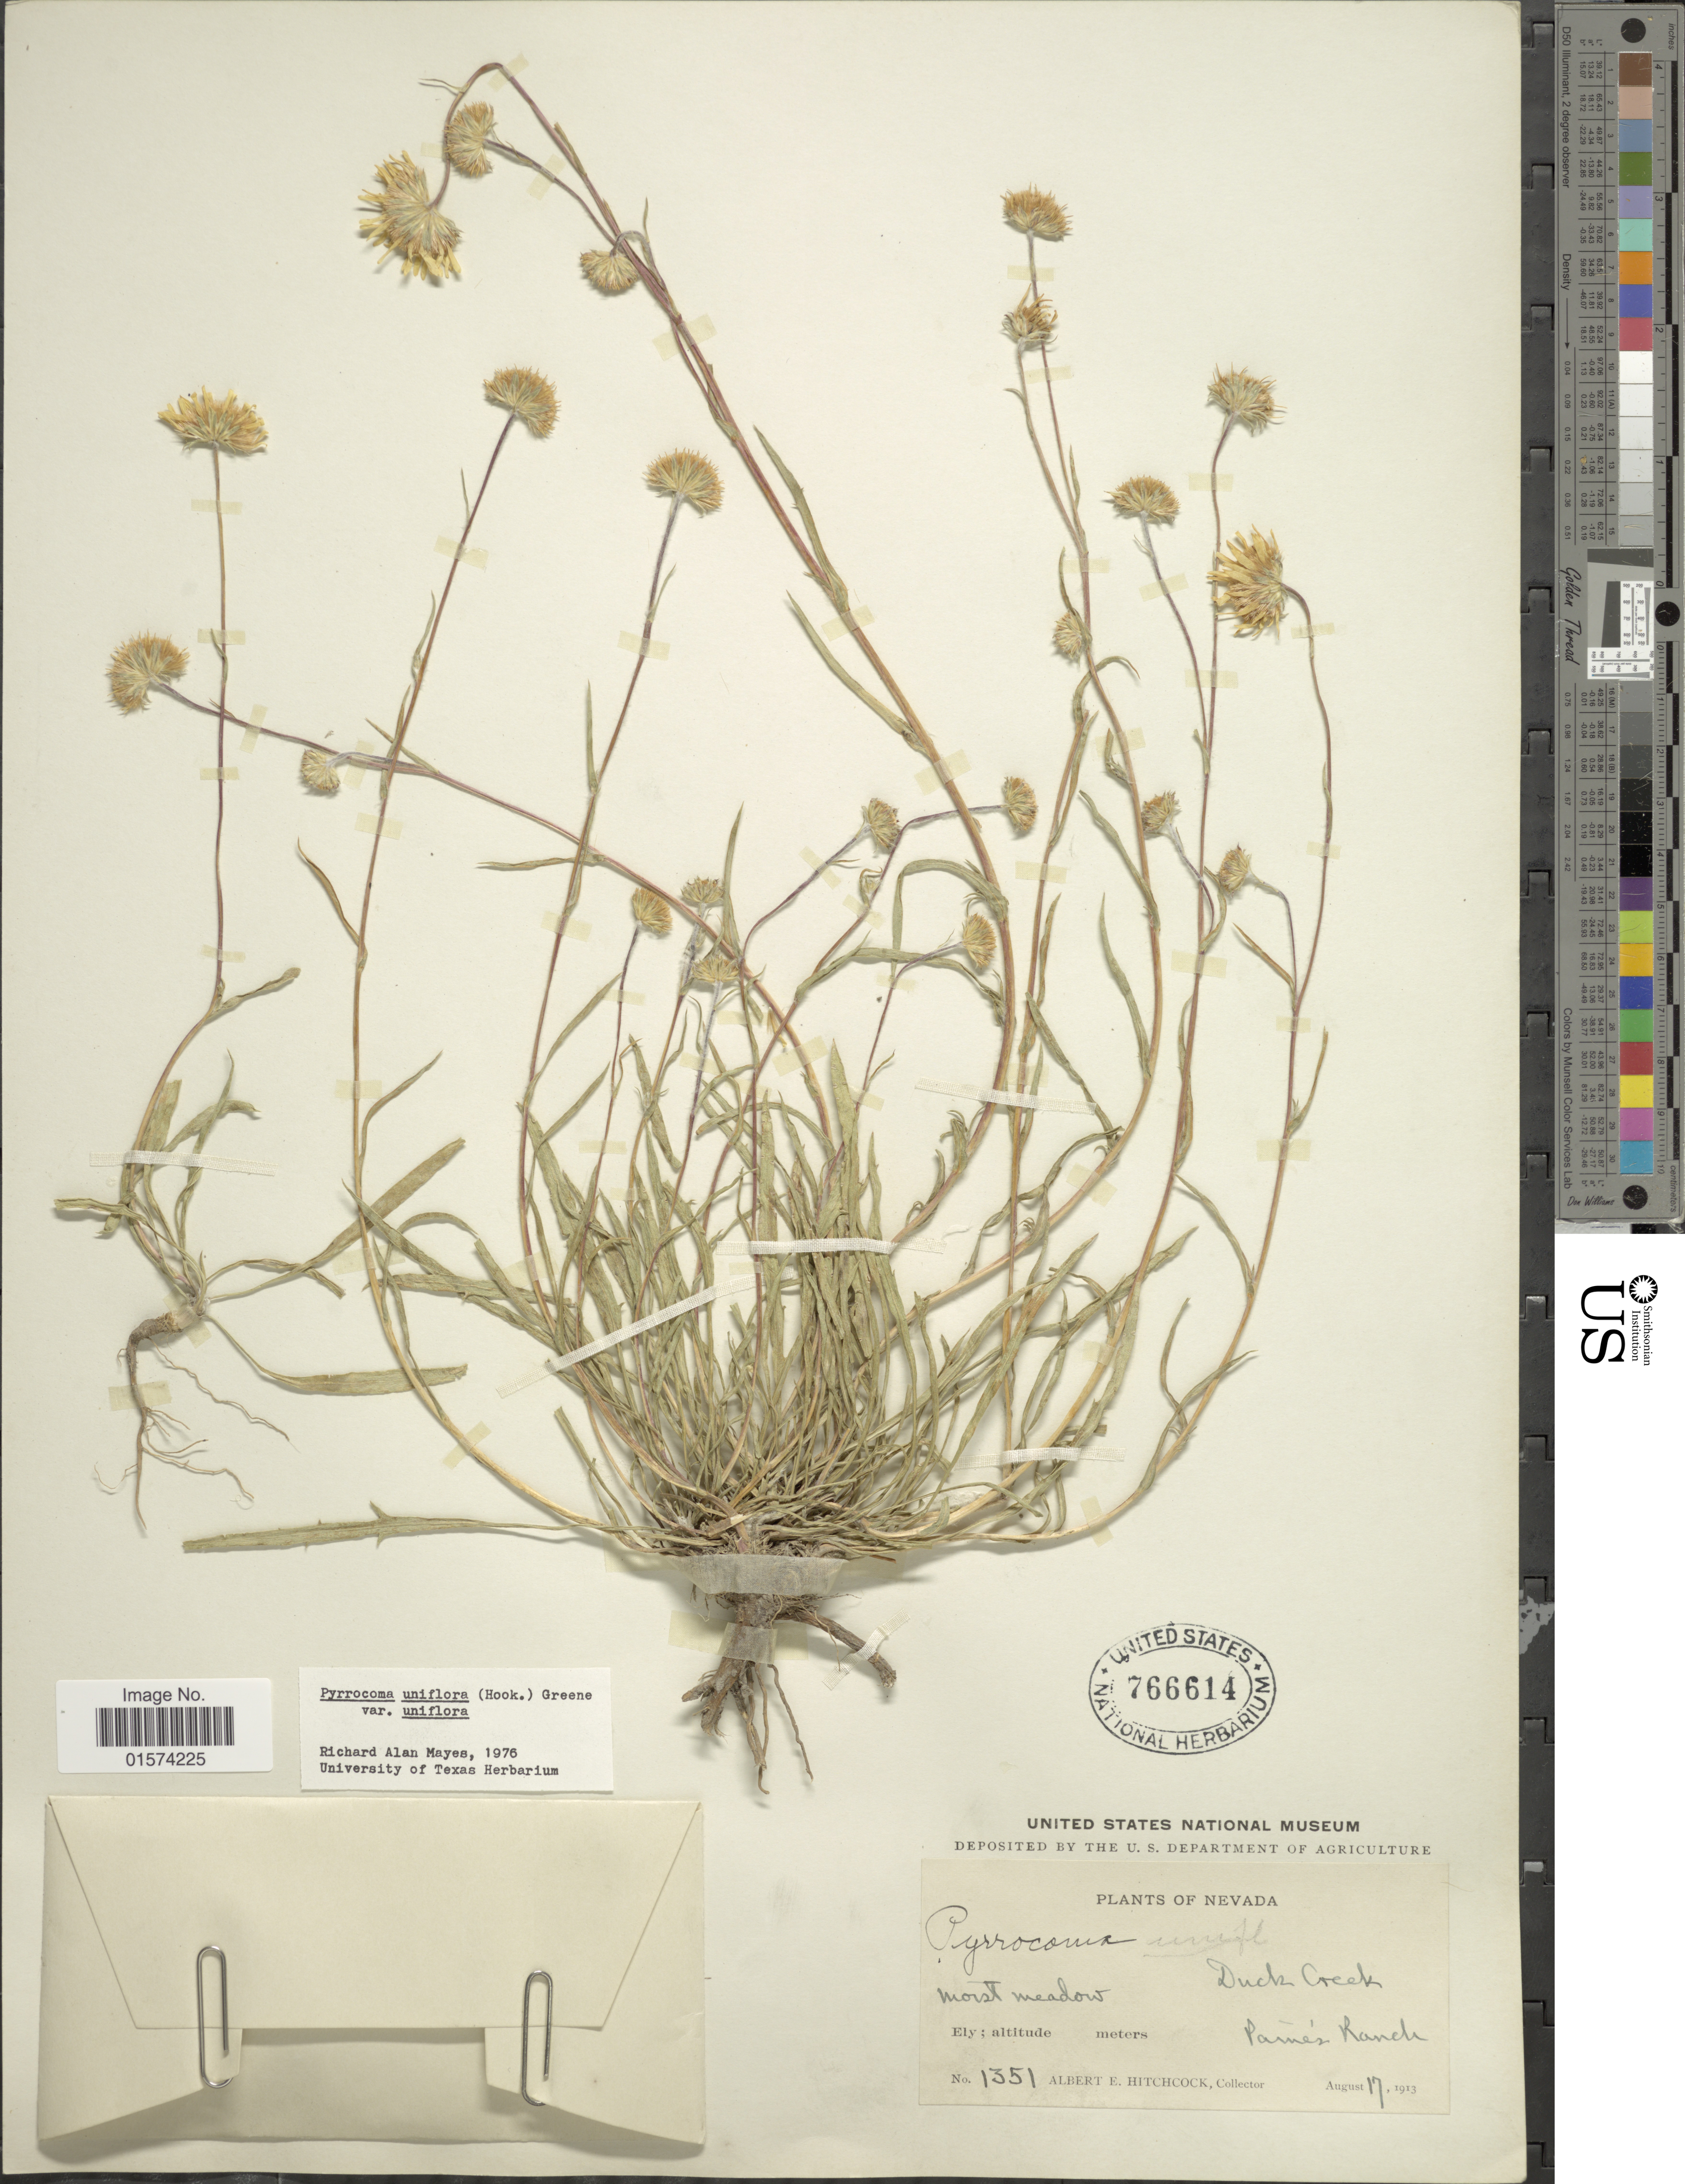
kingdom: Plantae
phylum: Tracheophyta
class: Magnoliopsida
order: Asterales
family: Asteraceae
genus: Pyrrocoma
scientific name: Pyrrocoma uniflora var. uniflora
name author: (Hook.) Greene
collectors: A. Hitchcock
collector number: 1351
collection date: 1913-08-17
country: United States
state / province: Nevada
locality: Moist meadow, Duck Creek, Pained Rach, Ely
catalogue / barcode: US 766614